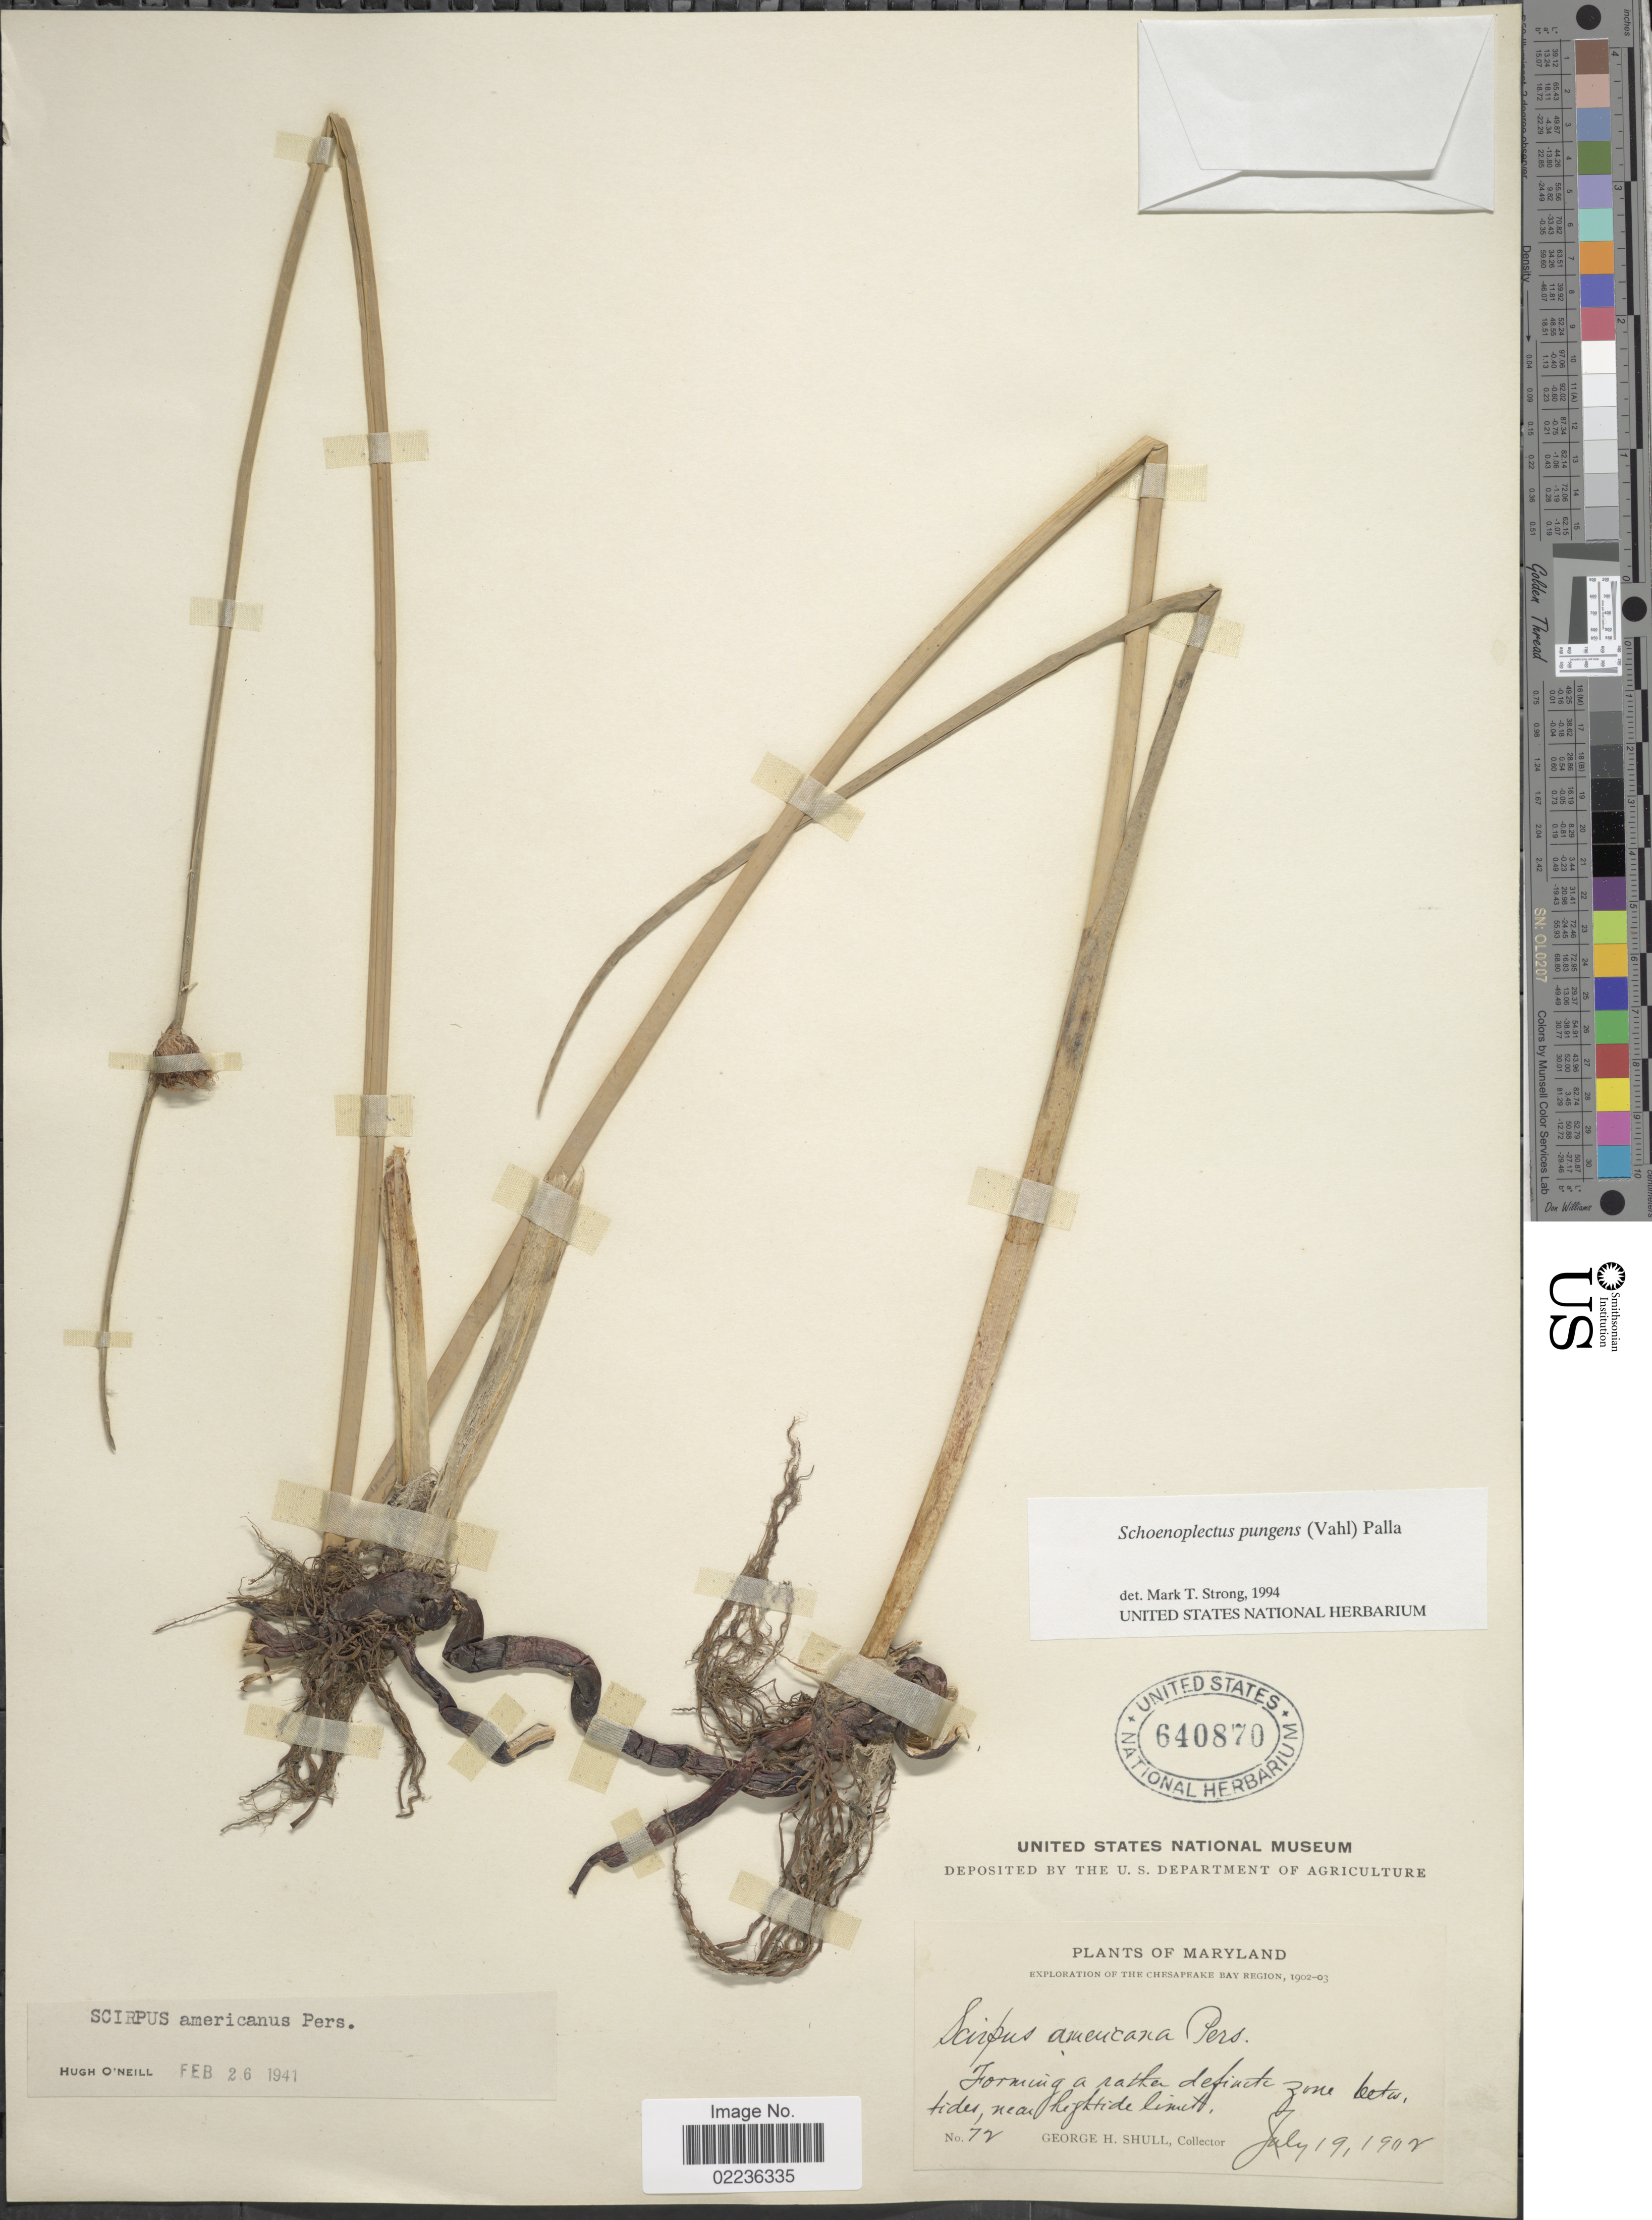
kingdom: Plantae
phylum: Tracheophyta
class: Liliopsida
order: Poales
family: Cyperaceae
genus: Schoenoplectus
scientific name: Schoenoplectus pungens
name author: (Vahl) Palla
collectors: G. H. Shull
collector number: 72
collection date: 1902-07-19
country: United States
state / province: Maryland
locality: Chesapeake Bay Region. Forming a rather definite zone betw. tides, near hightide limet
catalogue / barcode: US 640870